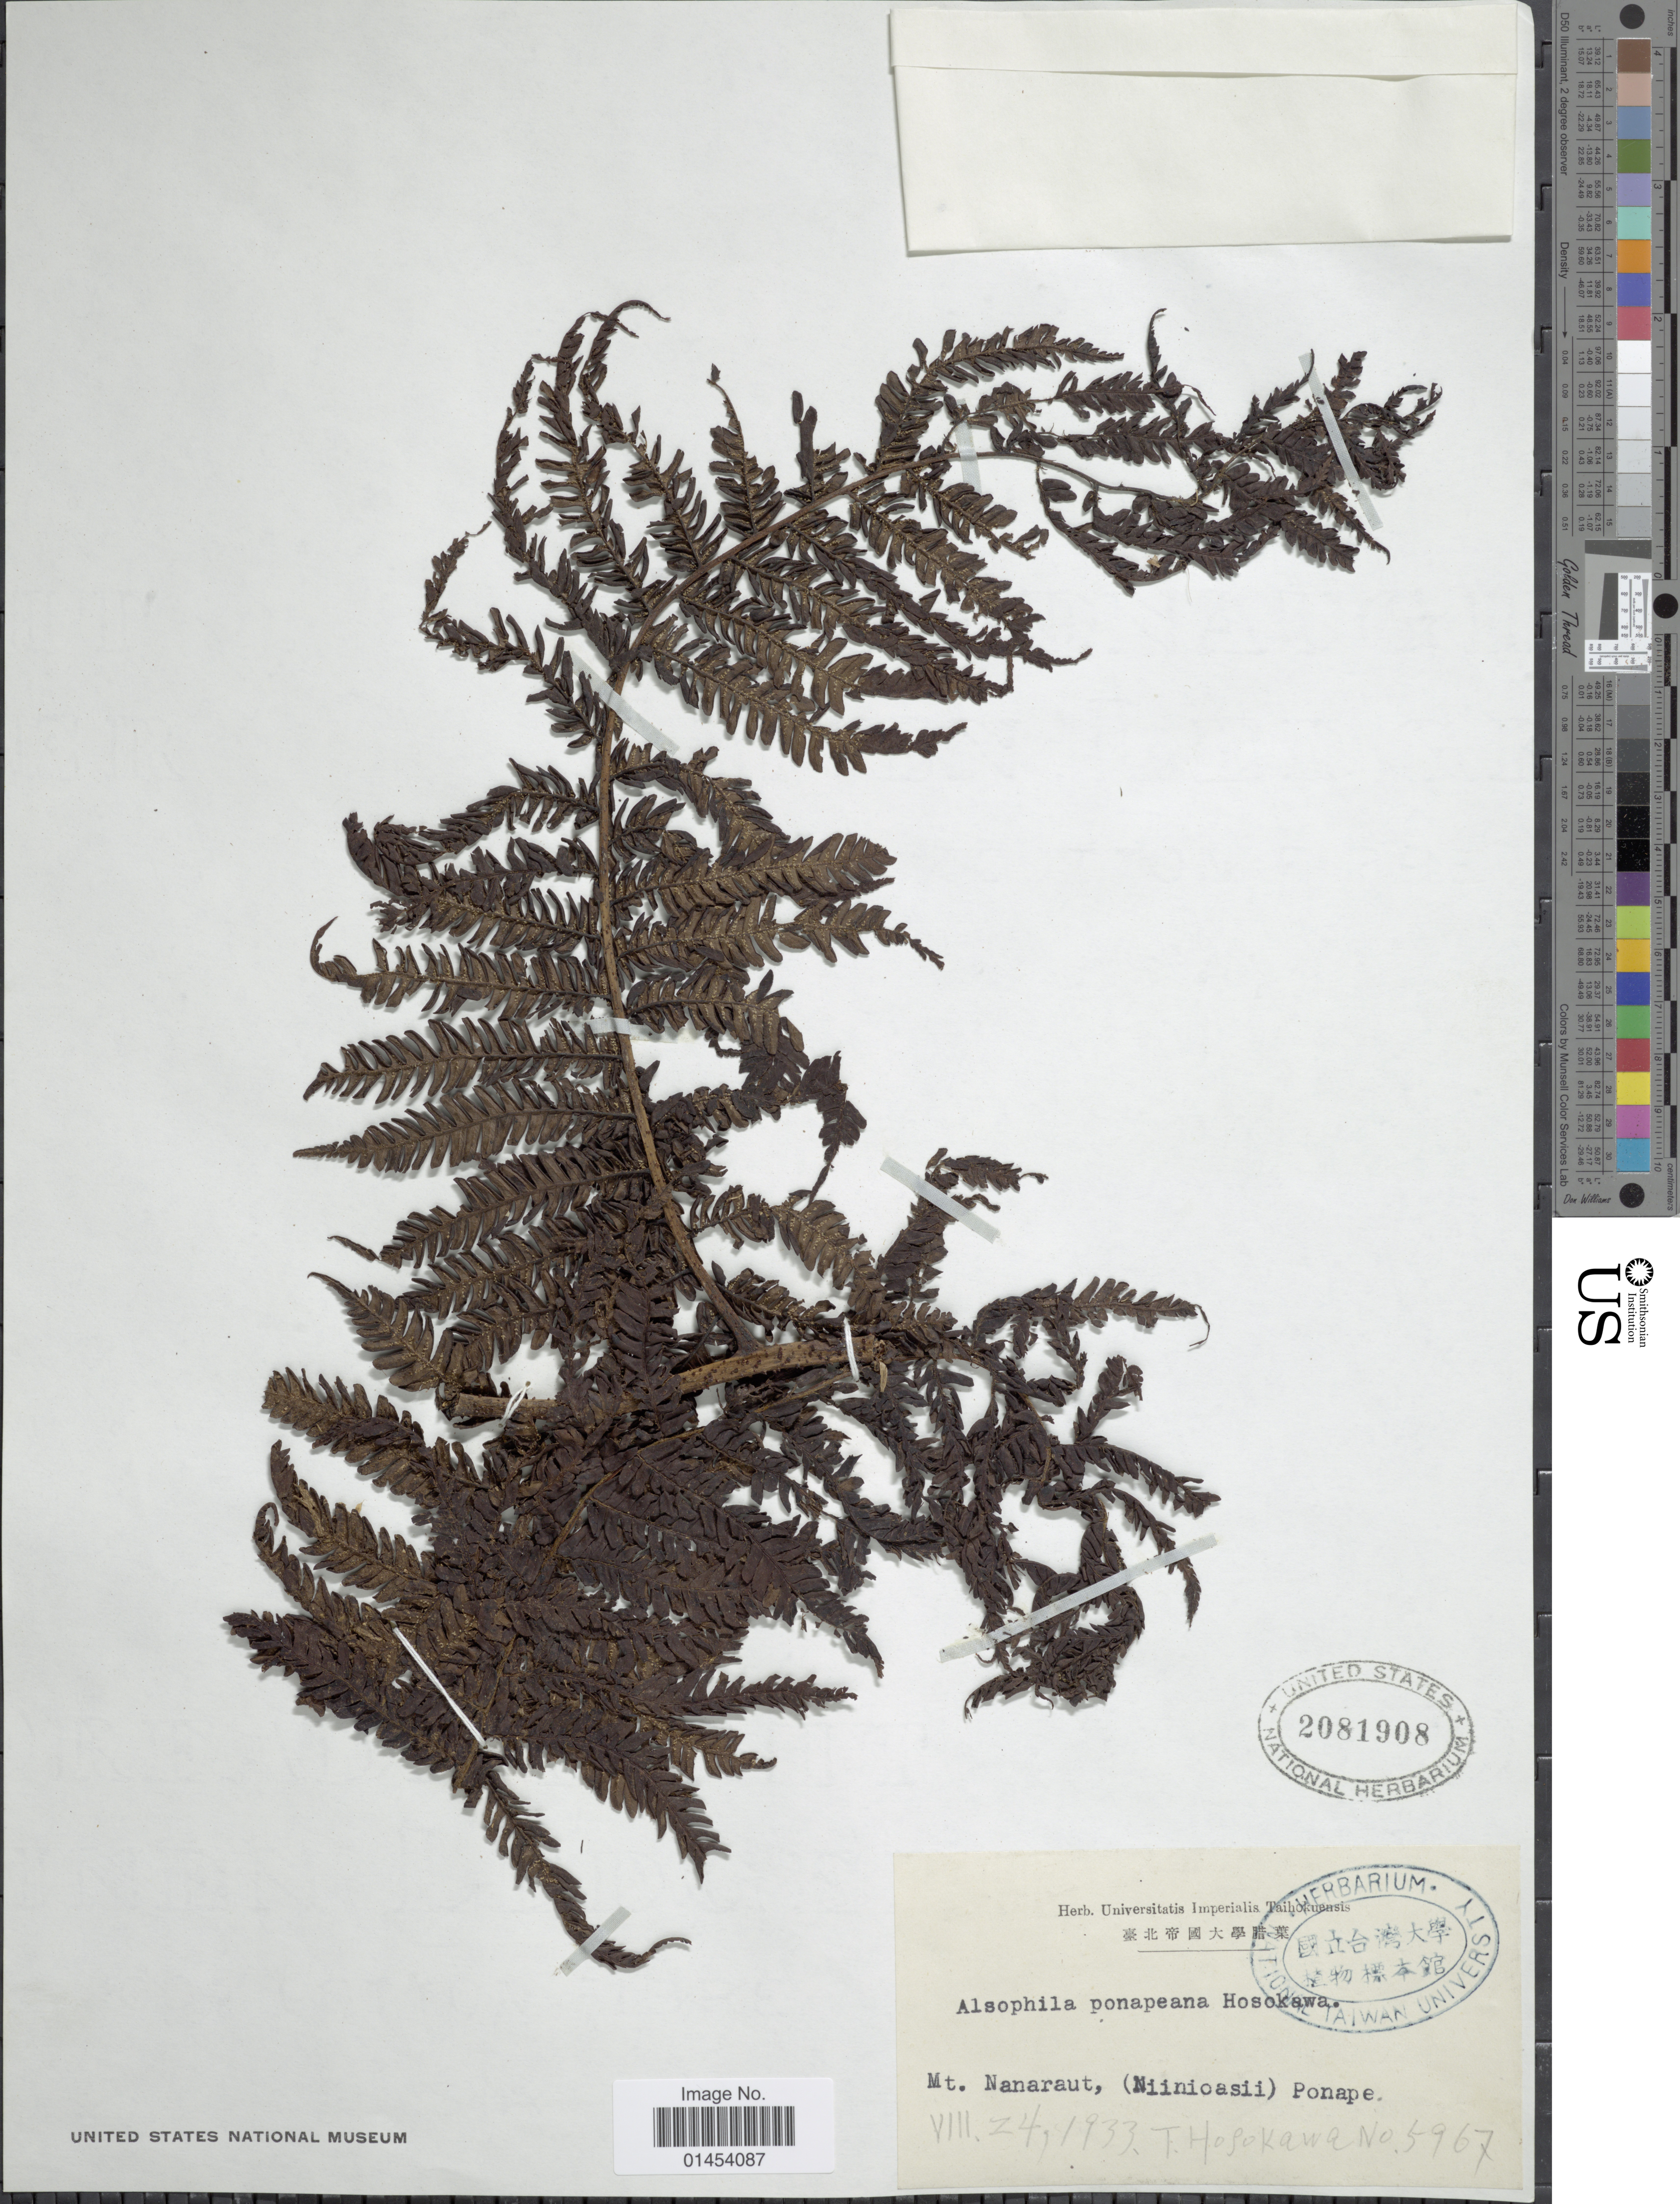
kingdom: Plantae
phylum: Tracheophyta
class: Polypodiopsida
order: Cyatheales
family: Cyatheaceae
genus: Cyathea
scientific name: Cyathea lunulata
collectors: T. Hosokawa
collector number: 5967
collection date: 1933-08-24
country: Micronesia, Federated States of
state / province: Pohnpei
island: Pohnpei [Ponape]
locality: Mt. Nanaraut, (Niinioasii) Ponape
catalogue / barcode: US 2081908